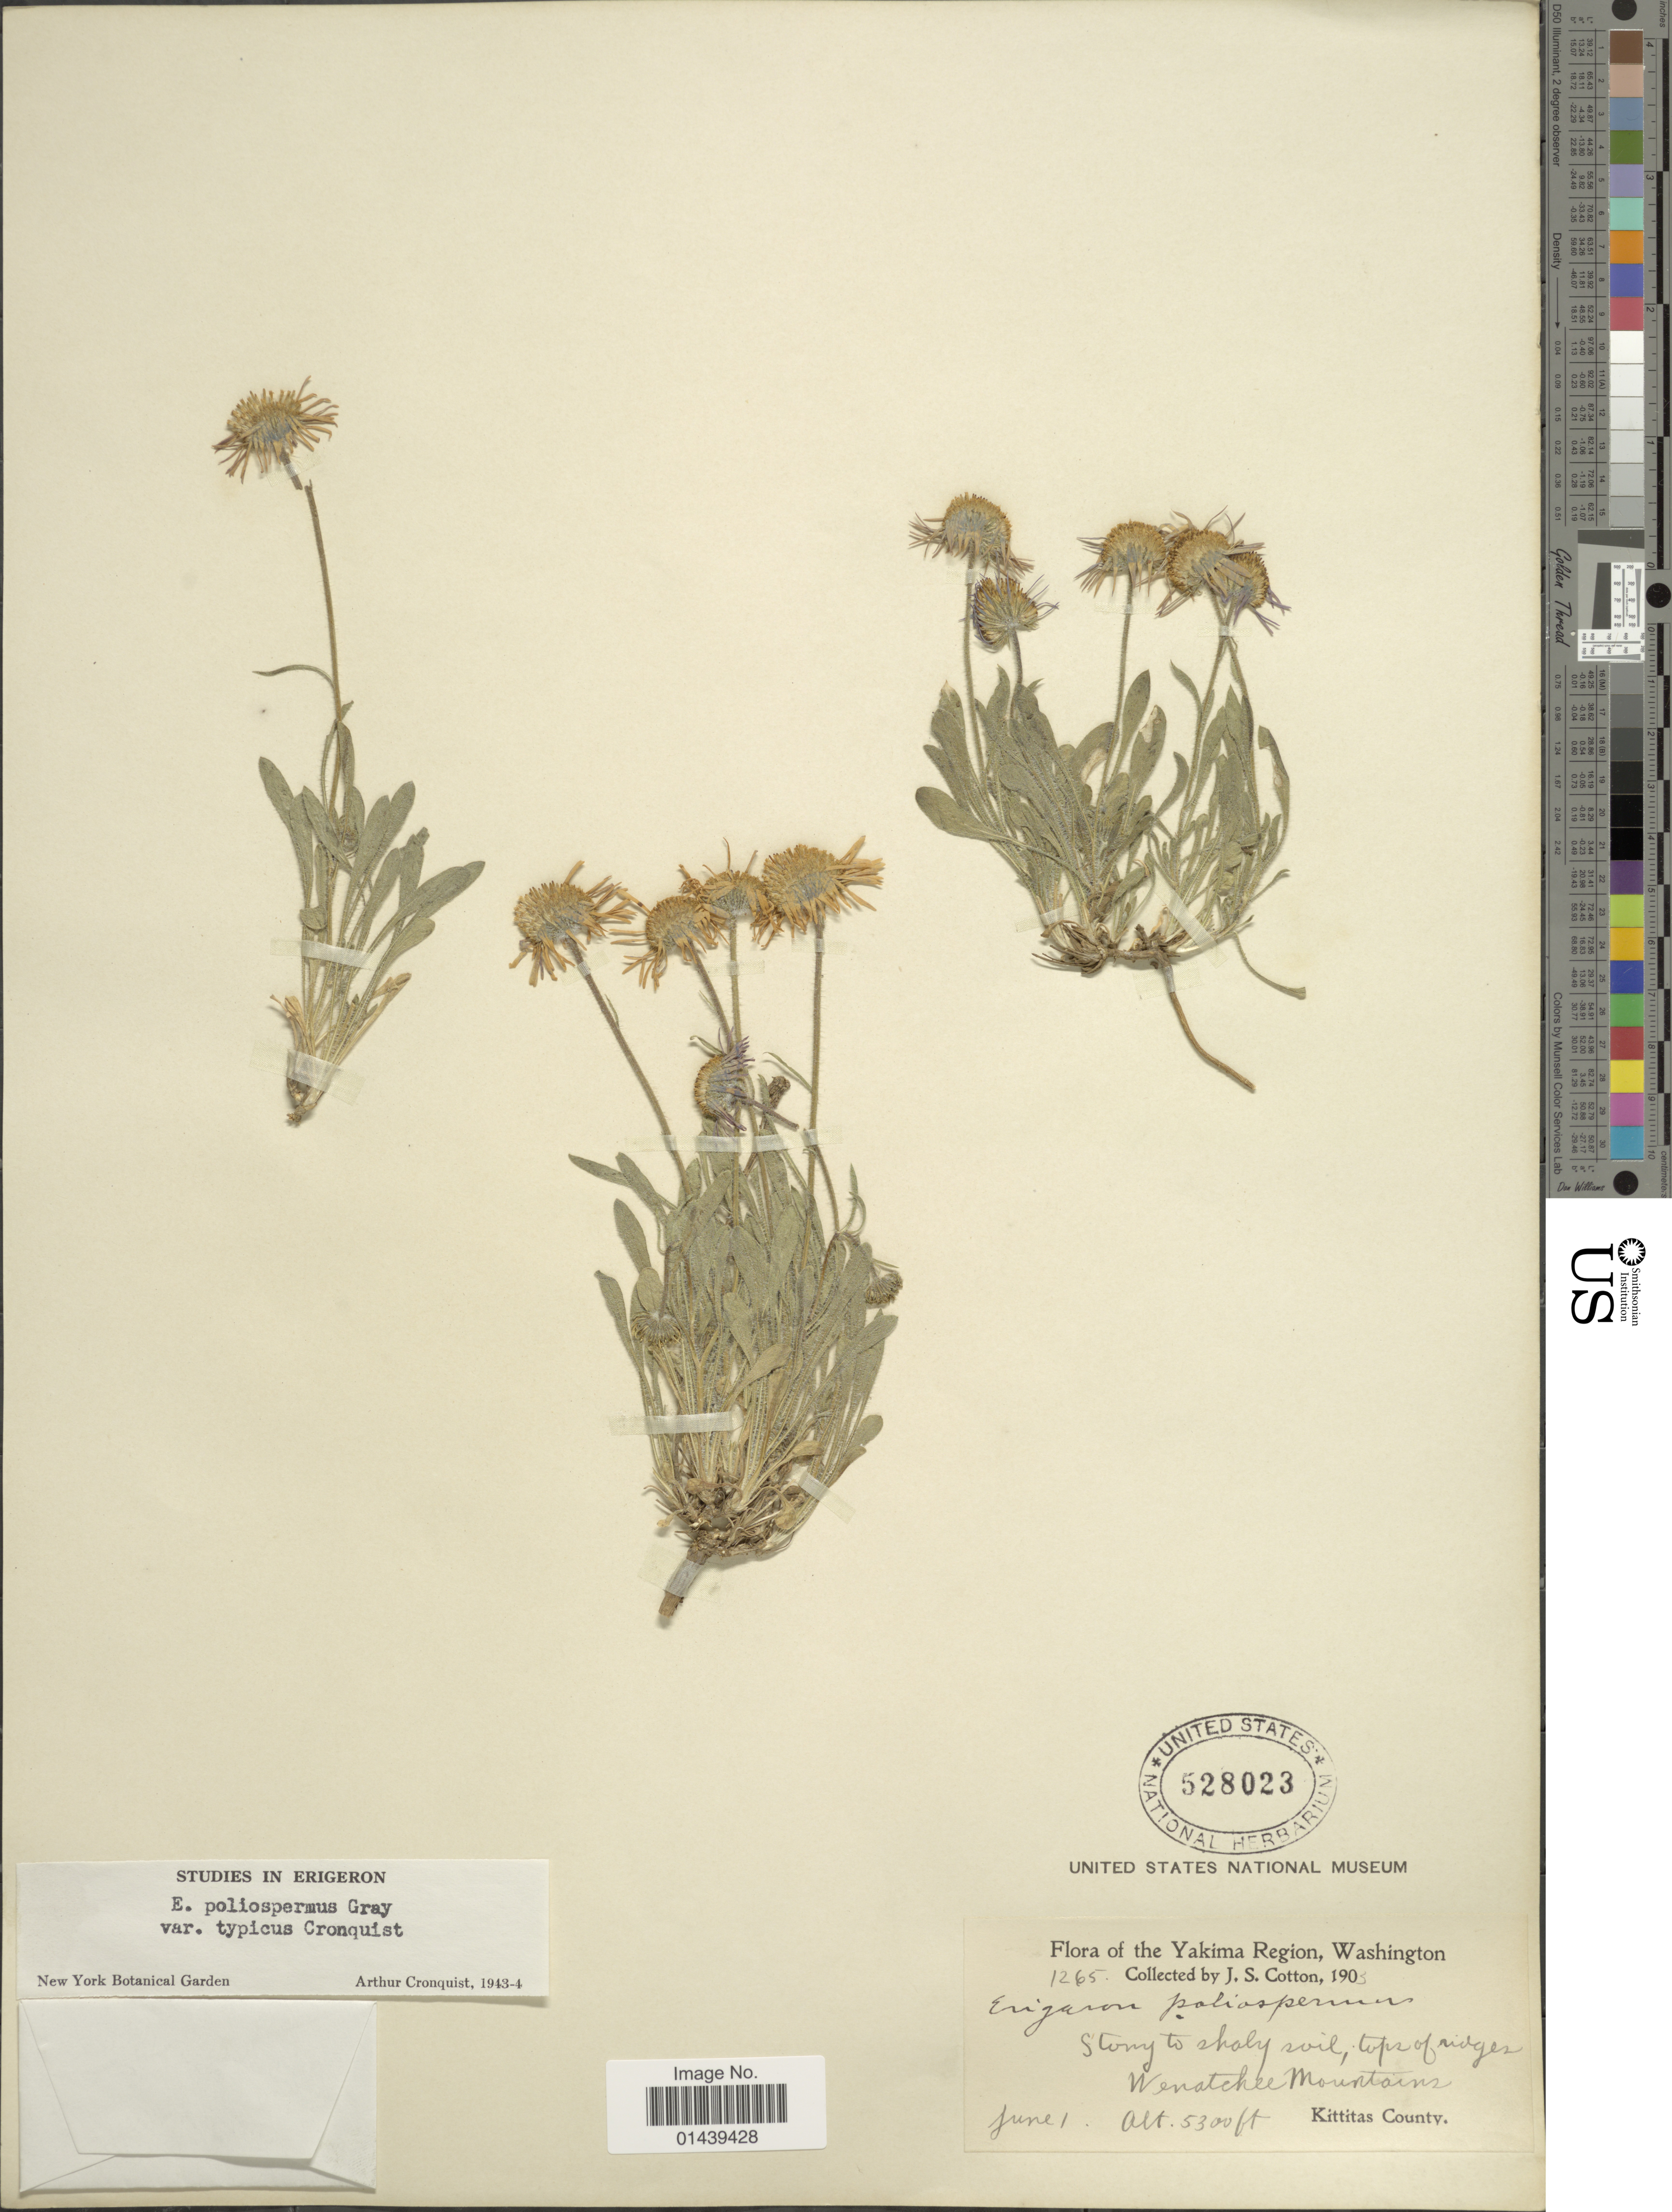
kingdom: Plantae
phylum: Tracheophyta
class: Magnoliopsida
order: Asterales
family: Asteraceae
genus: Erigeron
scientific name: Erigeron poliospermus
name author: A. Gray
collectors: J. S. Cotton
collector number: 1265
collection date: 1903-06-01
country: United States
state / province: Washington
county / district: Kittitas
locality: Yakima Region. Wenatchee Mountains, Kittitas County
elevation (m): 1615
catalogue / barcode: US 528023